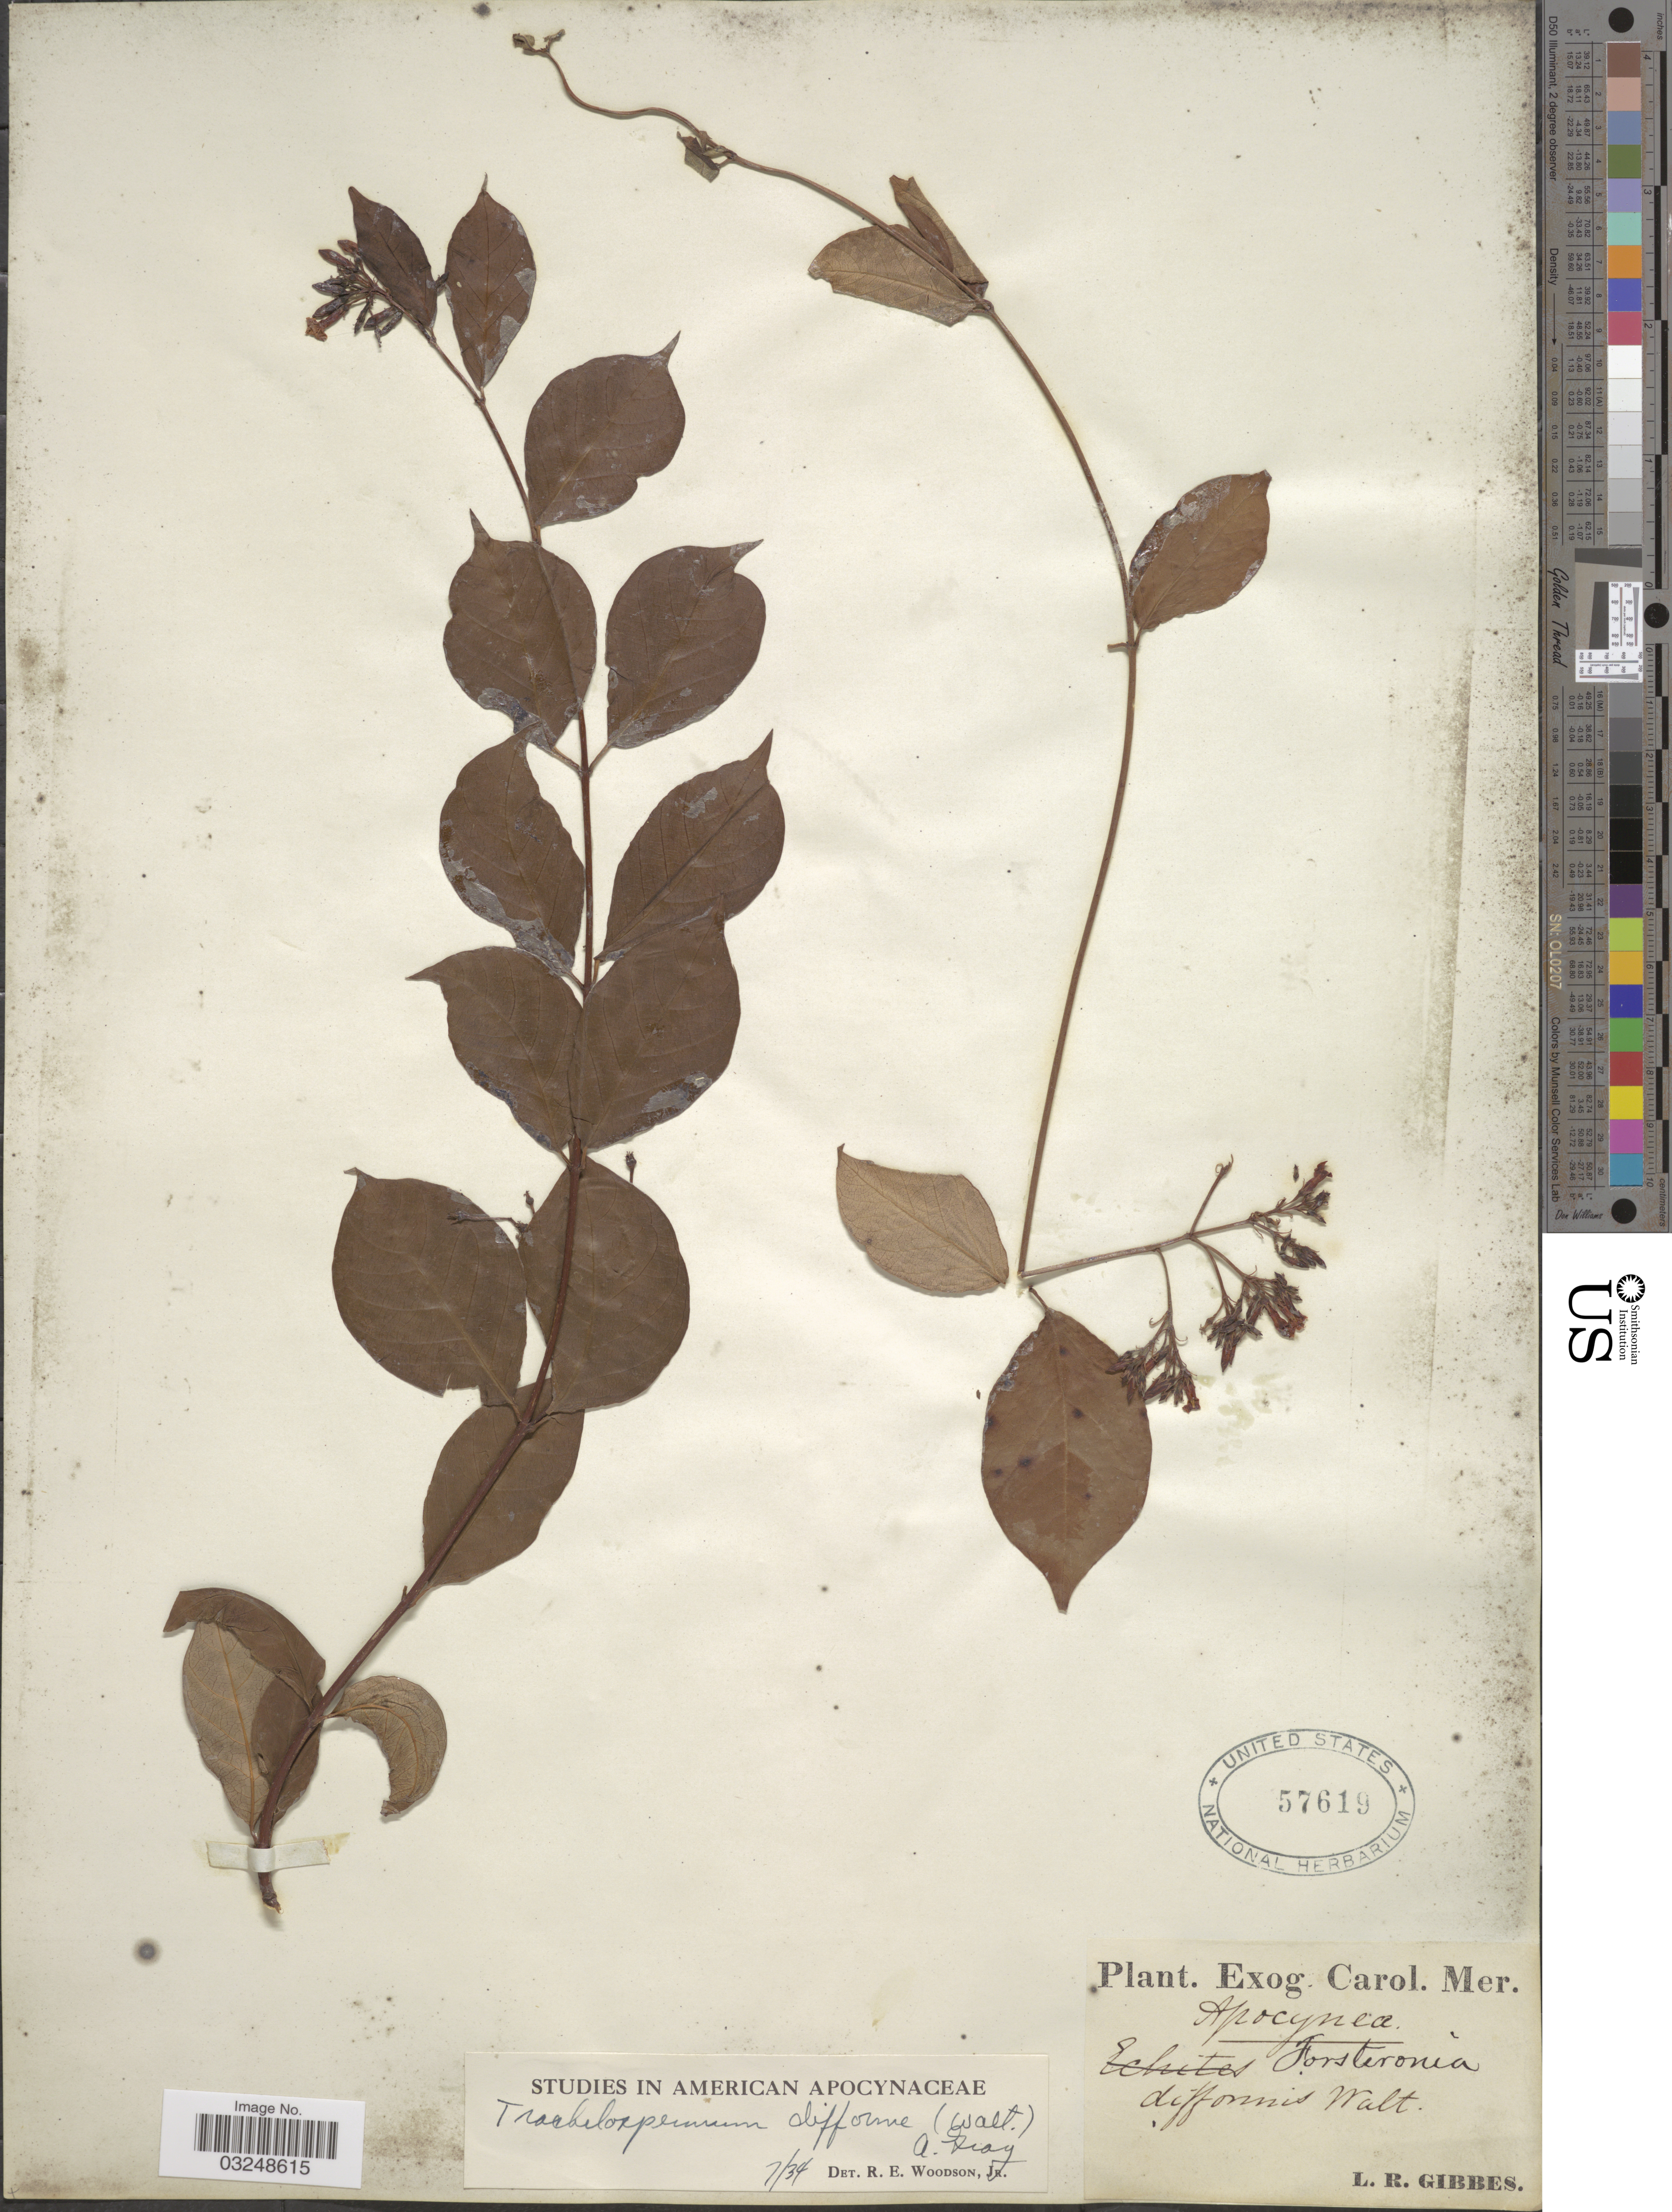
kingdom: Plantae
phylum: Tracheophyta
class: Magnoliopsida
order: Gentianales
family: Apocynaceae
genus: Trachelospermum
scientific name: Trachelospermum difforme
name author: (Walter) A. Gray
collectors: L. Gibbes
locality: Exog. Carol. Mer.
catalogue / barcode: US 57619